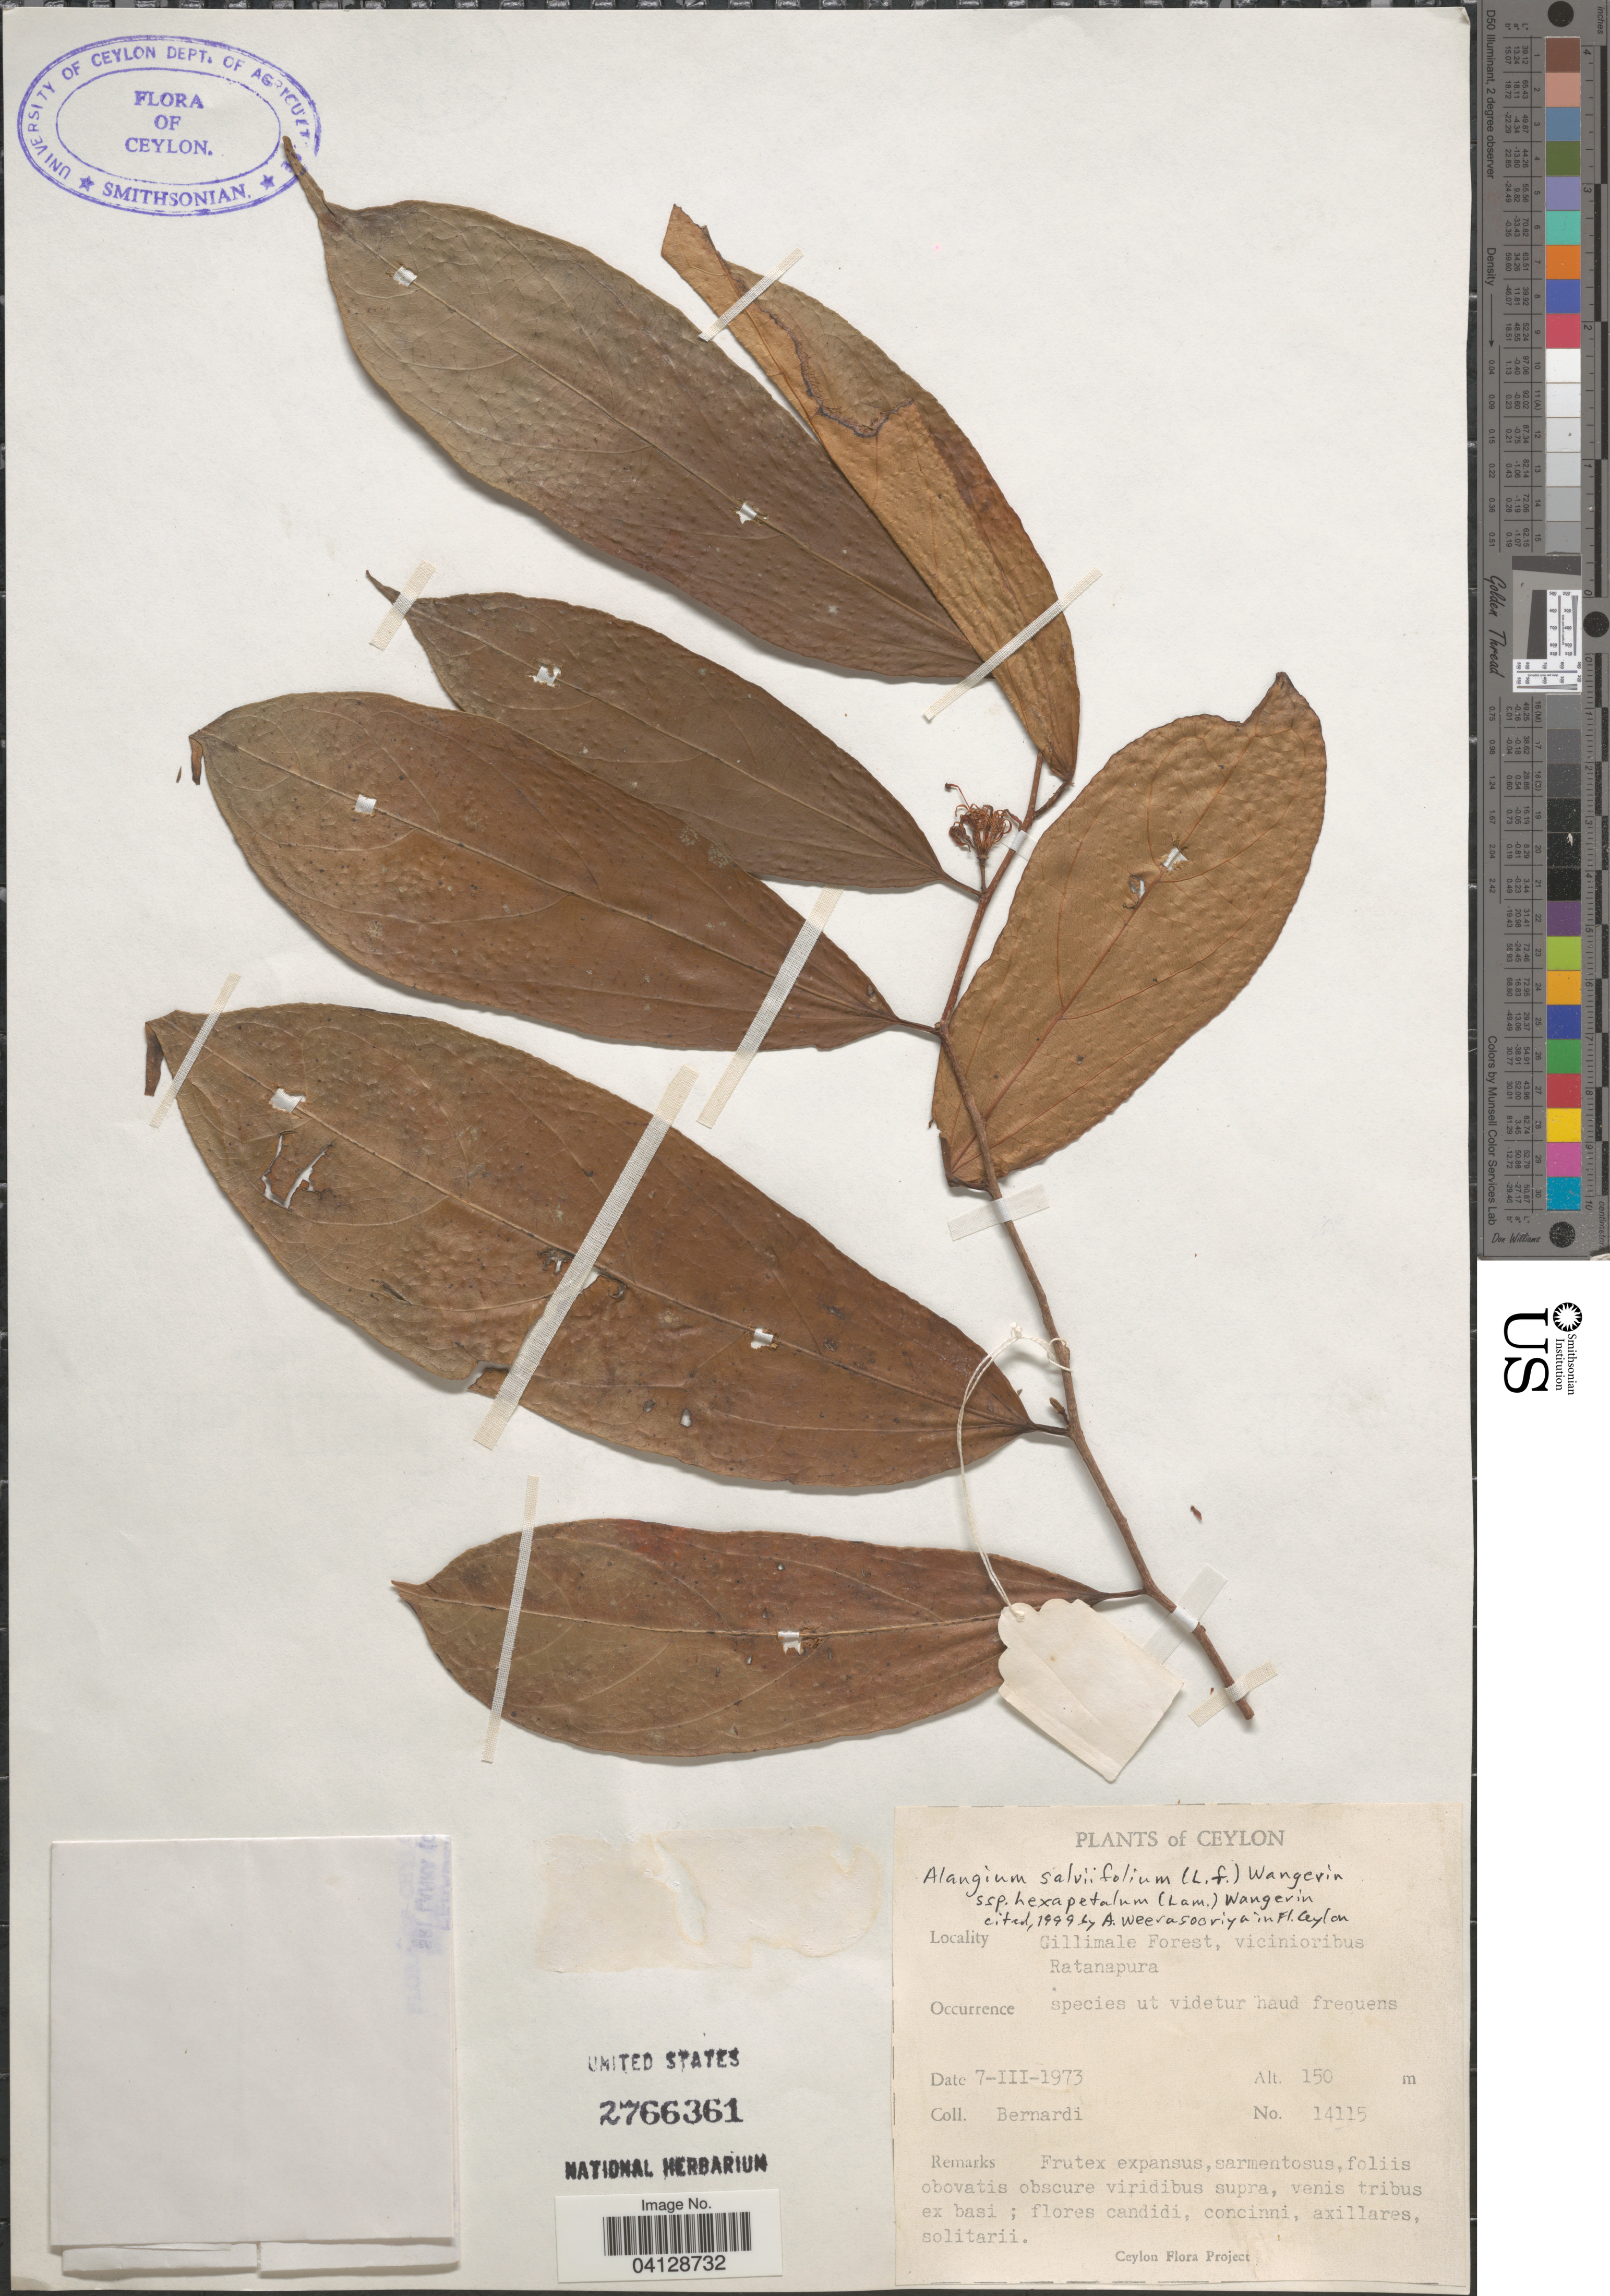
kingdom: Plantae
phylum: Tracheophyta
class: Magnoliopsida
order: Cornales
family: Cornaceae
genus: Alangium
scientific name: Alangium salviifolium subsp. hexapetalum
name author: Wangerin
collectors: Bernardi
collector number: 14115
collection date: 1973-03-07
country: Sri Lanka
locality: Ceylon. Gillimale Forest, vicinioribus Ratanapura.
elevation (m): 150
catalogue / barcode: US 2766361